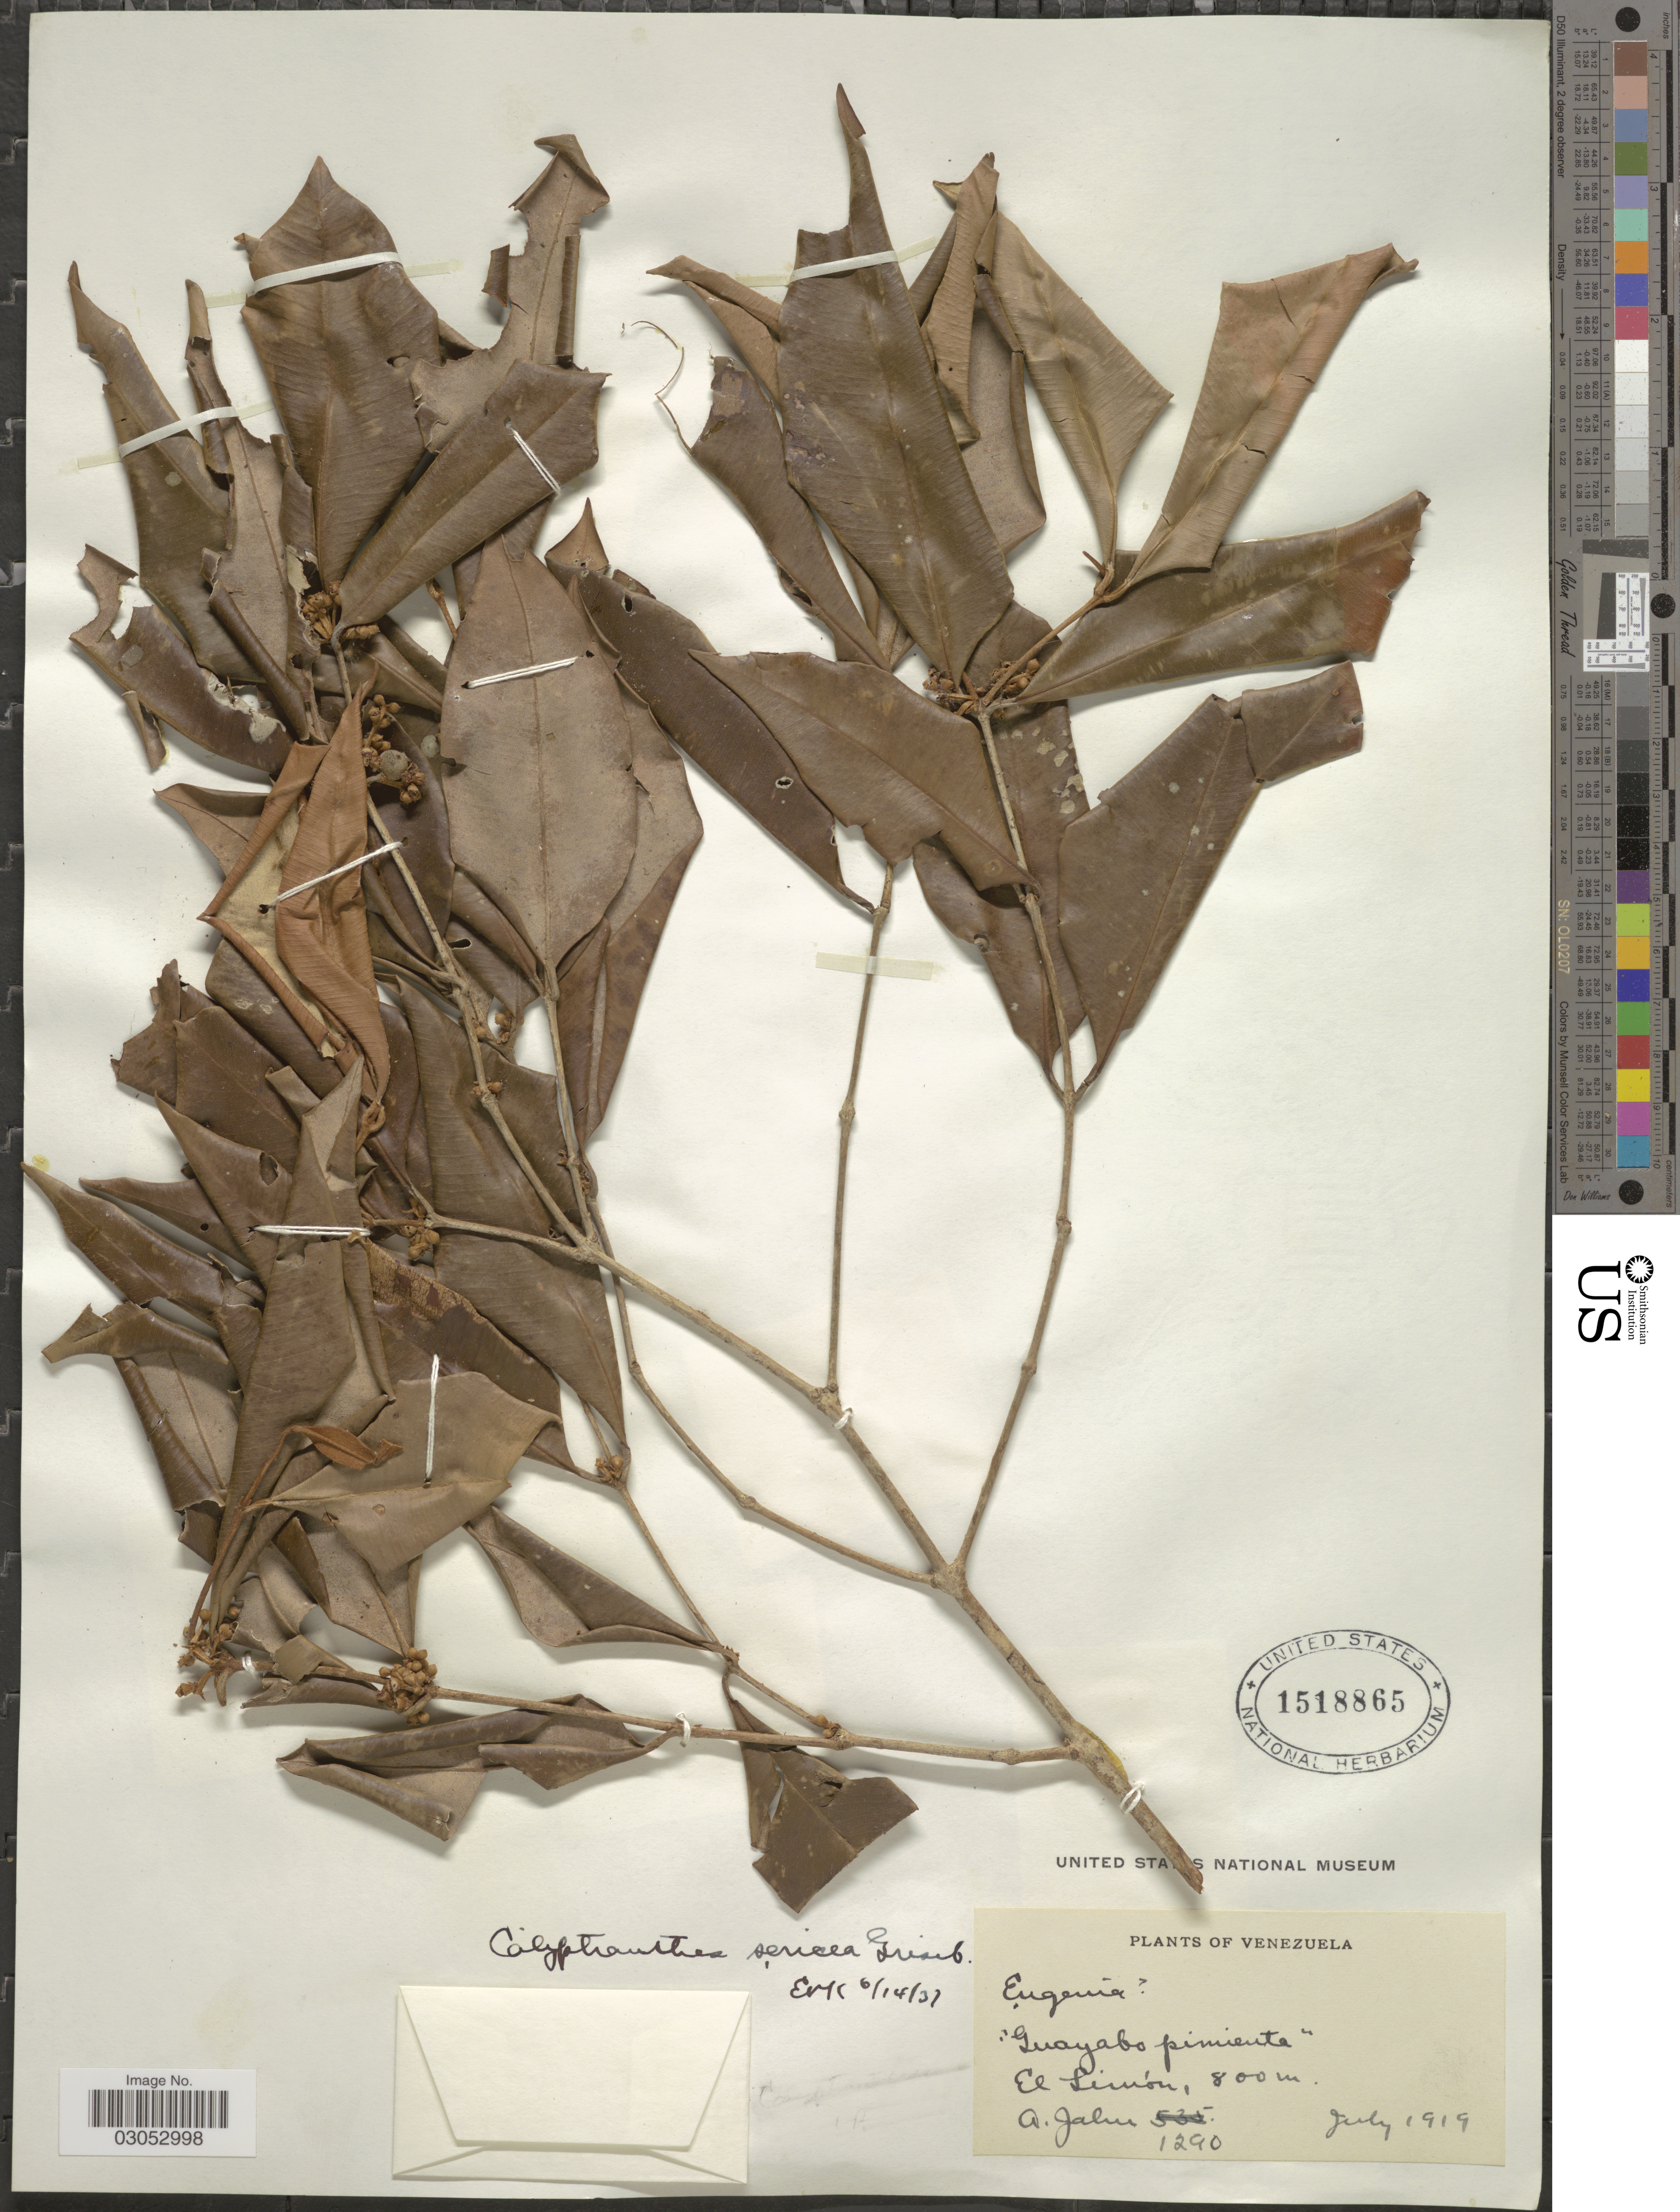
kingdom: Plantae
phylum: Tracheophyta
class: Magnoliopsida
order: Myrtales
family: Myrtaceae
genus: Myrcia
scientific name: Myrcia fasciculata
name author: (O. Berg) K. Campbell & K. Samra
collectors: A. Jahn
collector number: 1290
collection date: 1919-07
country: Costa Rica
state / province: Limón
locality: El Limón.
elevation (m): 800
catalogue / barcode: US 1518865